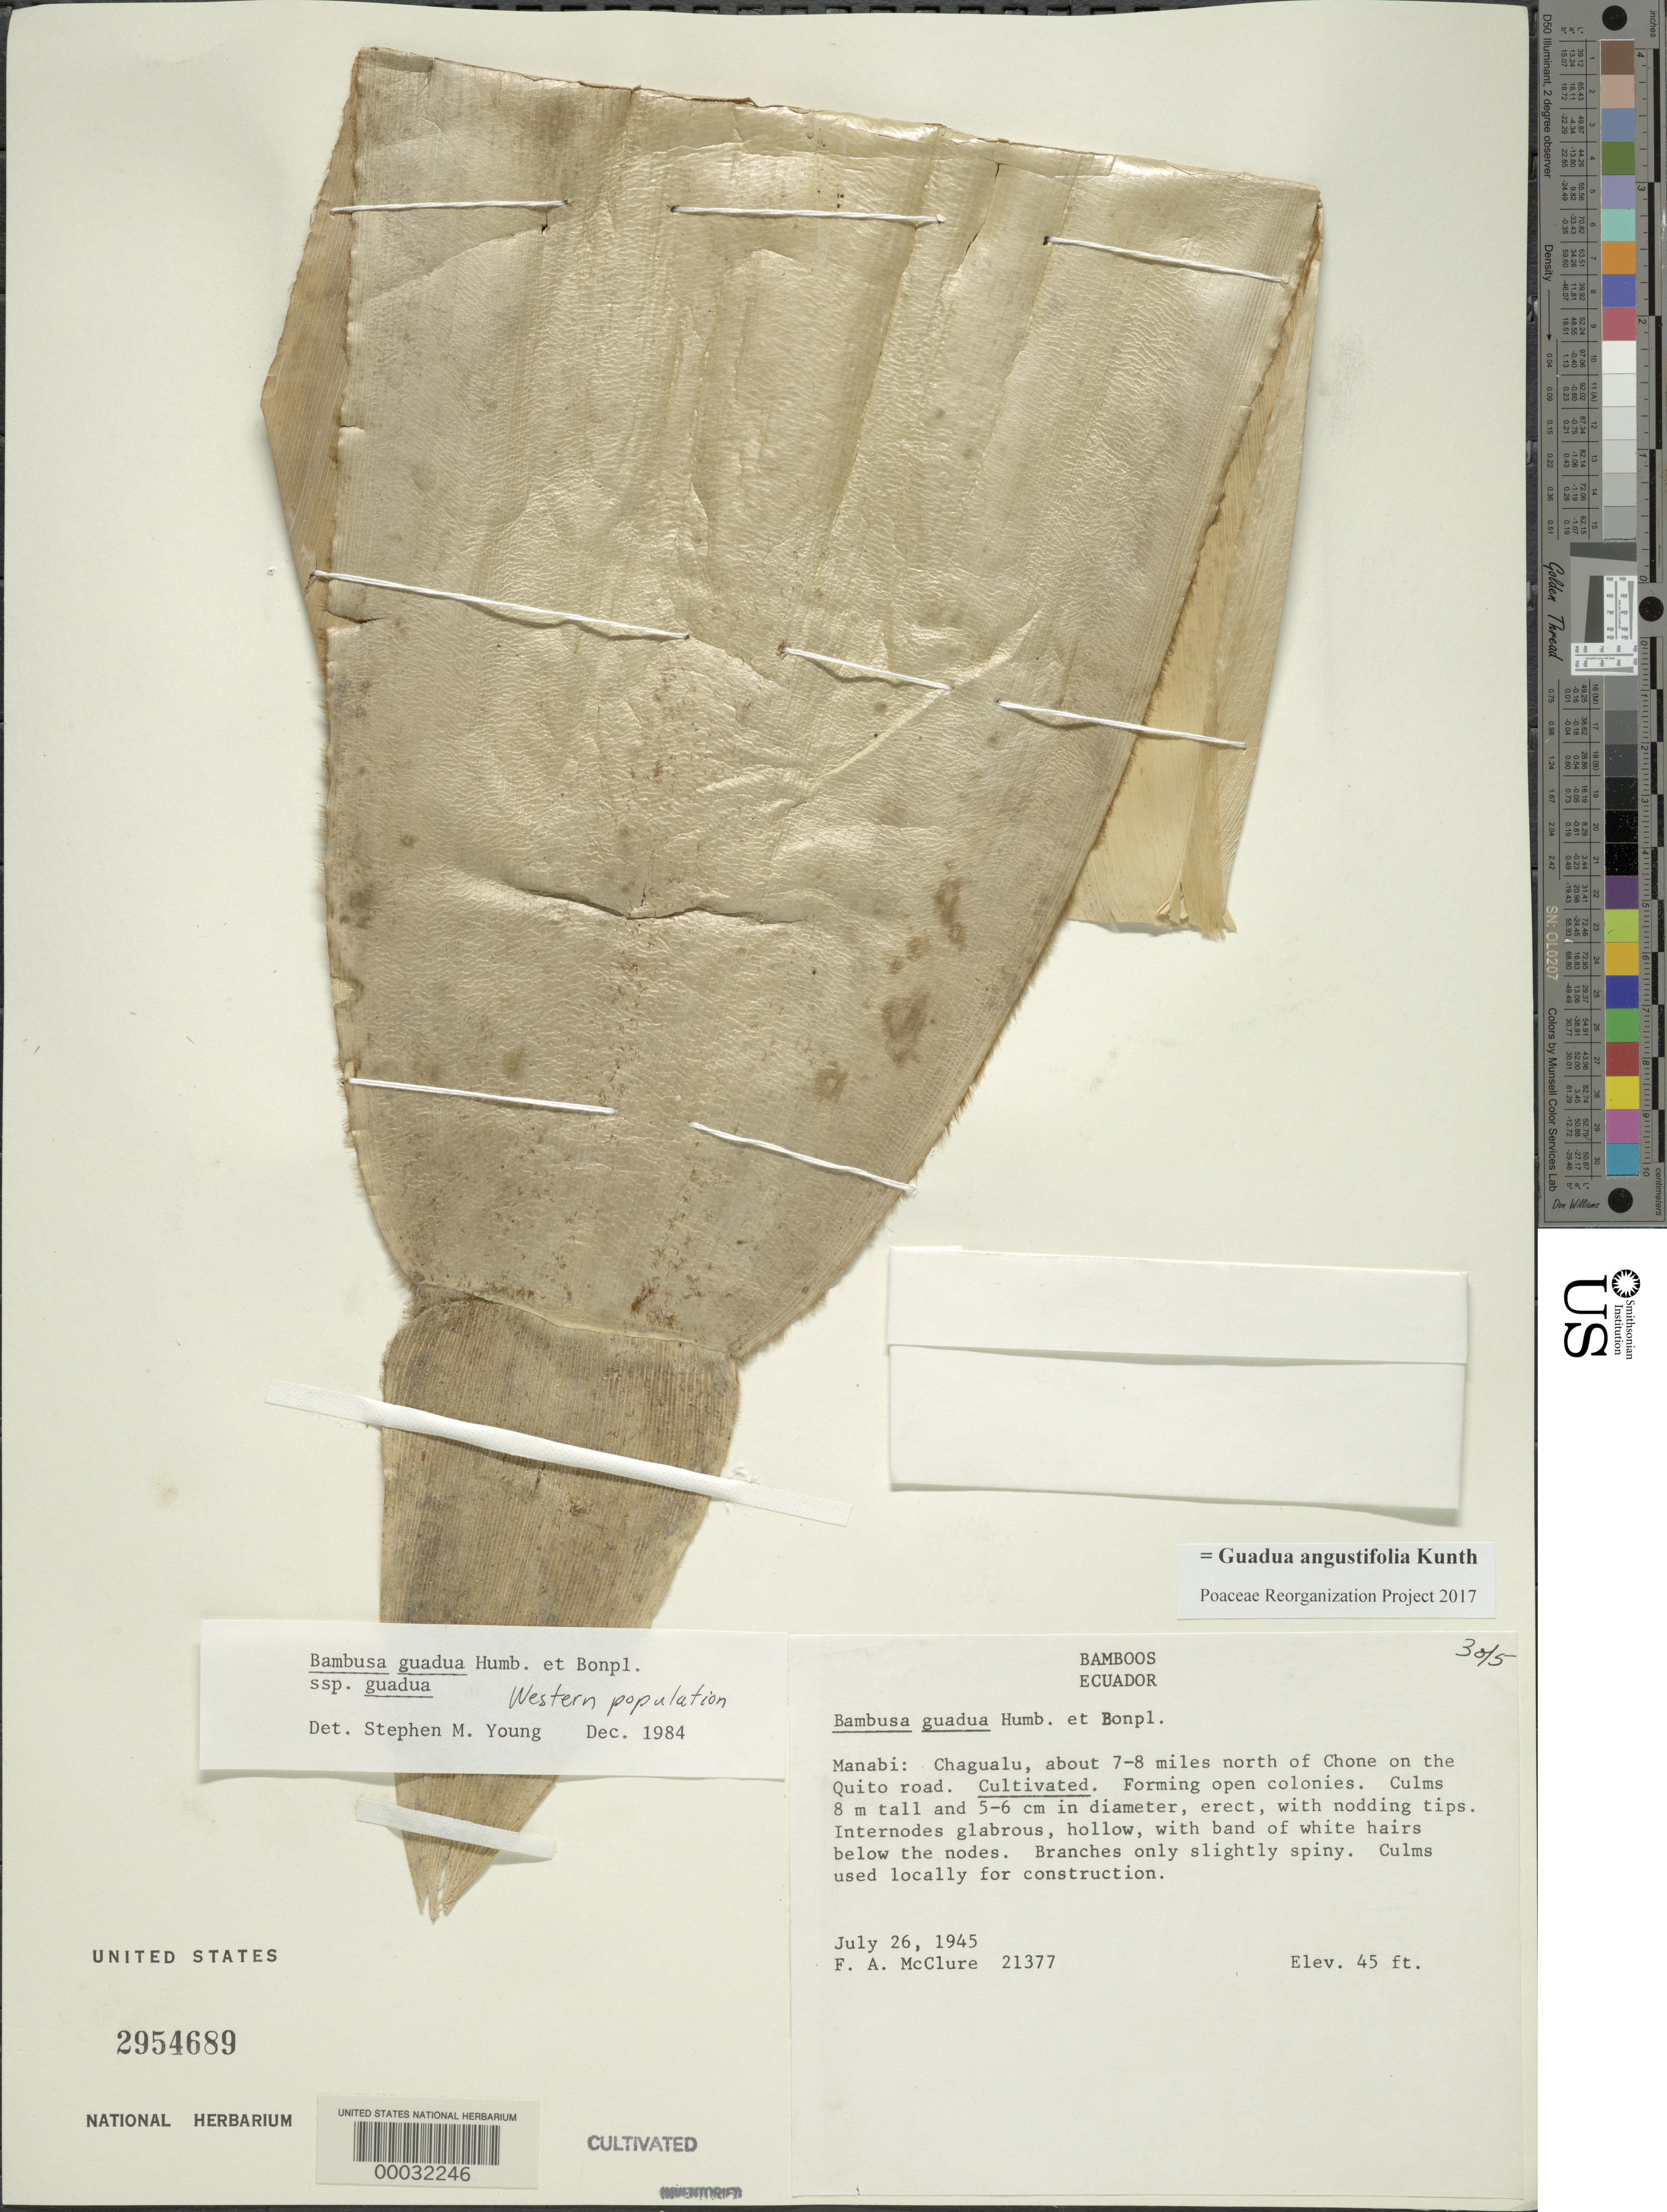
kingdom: Plantae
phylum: Tracheophyta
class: Liliopsida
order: Poales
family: Poaceae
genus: Guadua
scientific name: Guadua angustifolia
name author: Kunth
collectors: F. A. McClure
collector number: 21377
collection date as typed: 26 Jul 1945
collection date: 1945-07-26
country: Ecuador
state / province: Manabí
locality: Chagualu, N of Chone on Quito Road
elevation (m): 14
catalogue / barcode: US 2954689